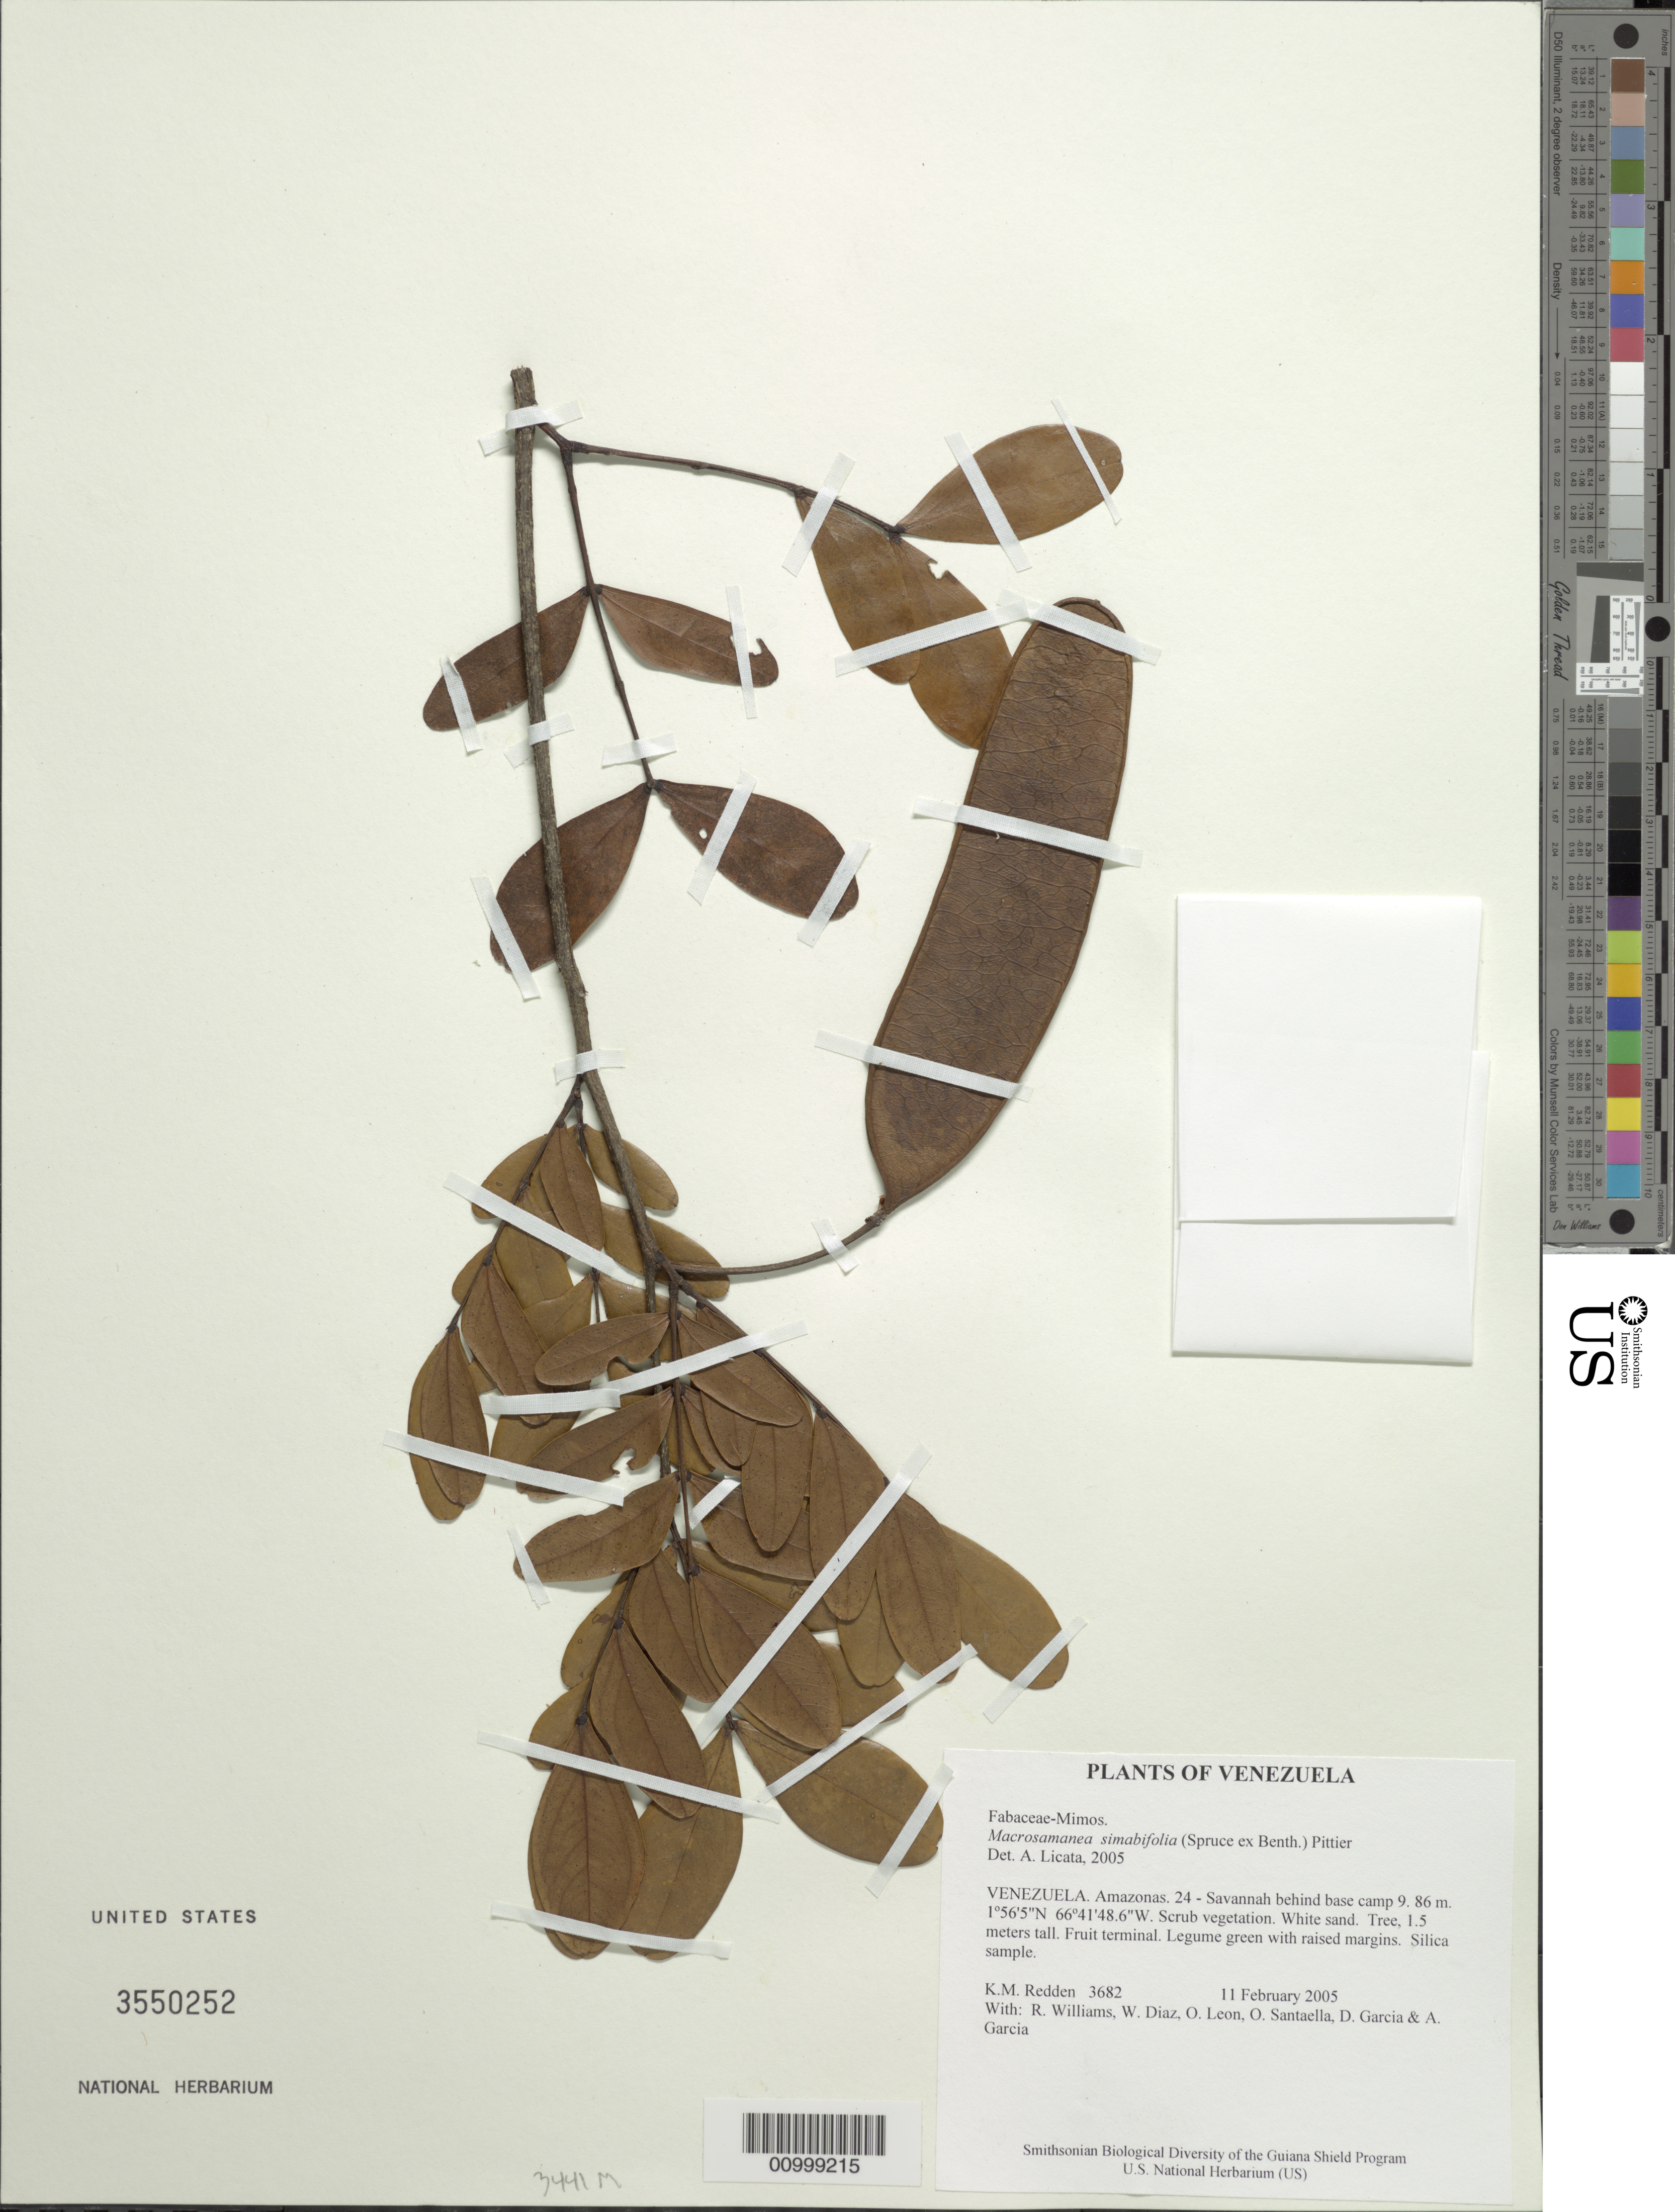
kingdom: Plantae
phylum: Tracheophyta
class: Magnoliopsida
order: Fabales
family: Fabaceae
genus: Macrosamanea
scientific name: Macrosamanea simabifolia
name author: (Spruce ex Benth.) Pittier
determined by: Licata, A., (PORT), Univ. Nac. Exp. de los Llanos Ezequiel Zamora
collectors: K. M. Redden, R. Williams, W. Díaz P., O. León, O. Santaella, D. Garcia & A. Garcia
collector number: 3682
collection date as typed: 11 February 2005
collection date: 2005-02-11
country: Venezuela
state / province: Amazonas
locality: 24 - Savannah behind base camp 9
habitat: Scrub vegetation. White sand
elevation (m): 86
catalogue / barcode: US 355052